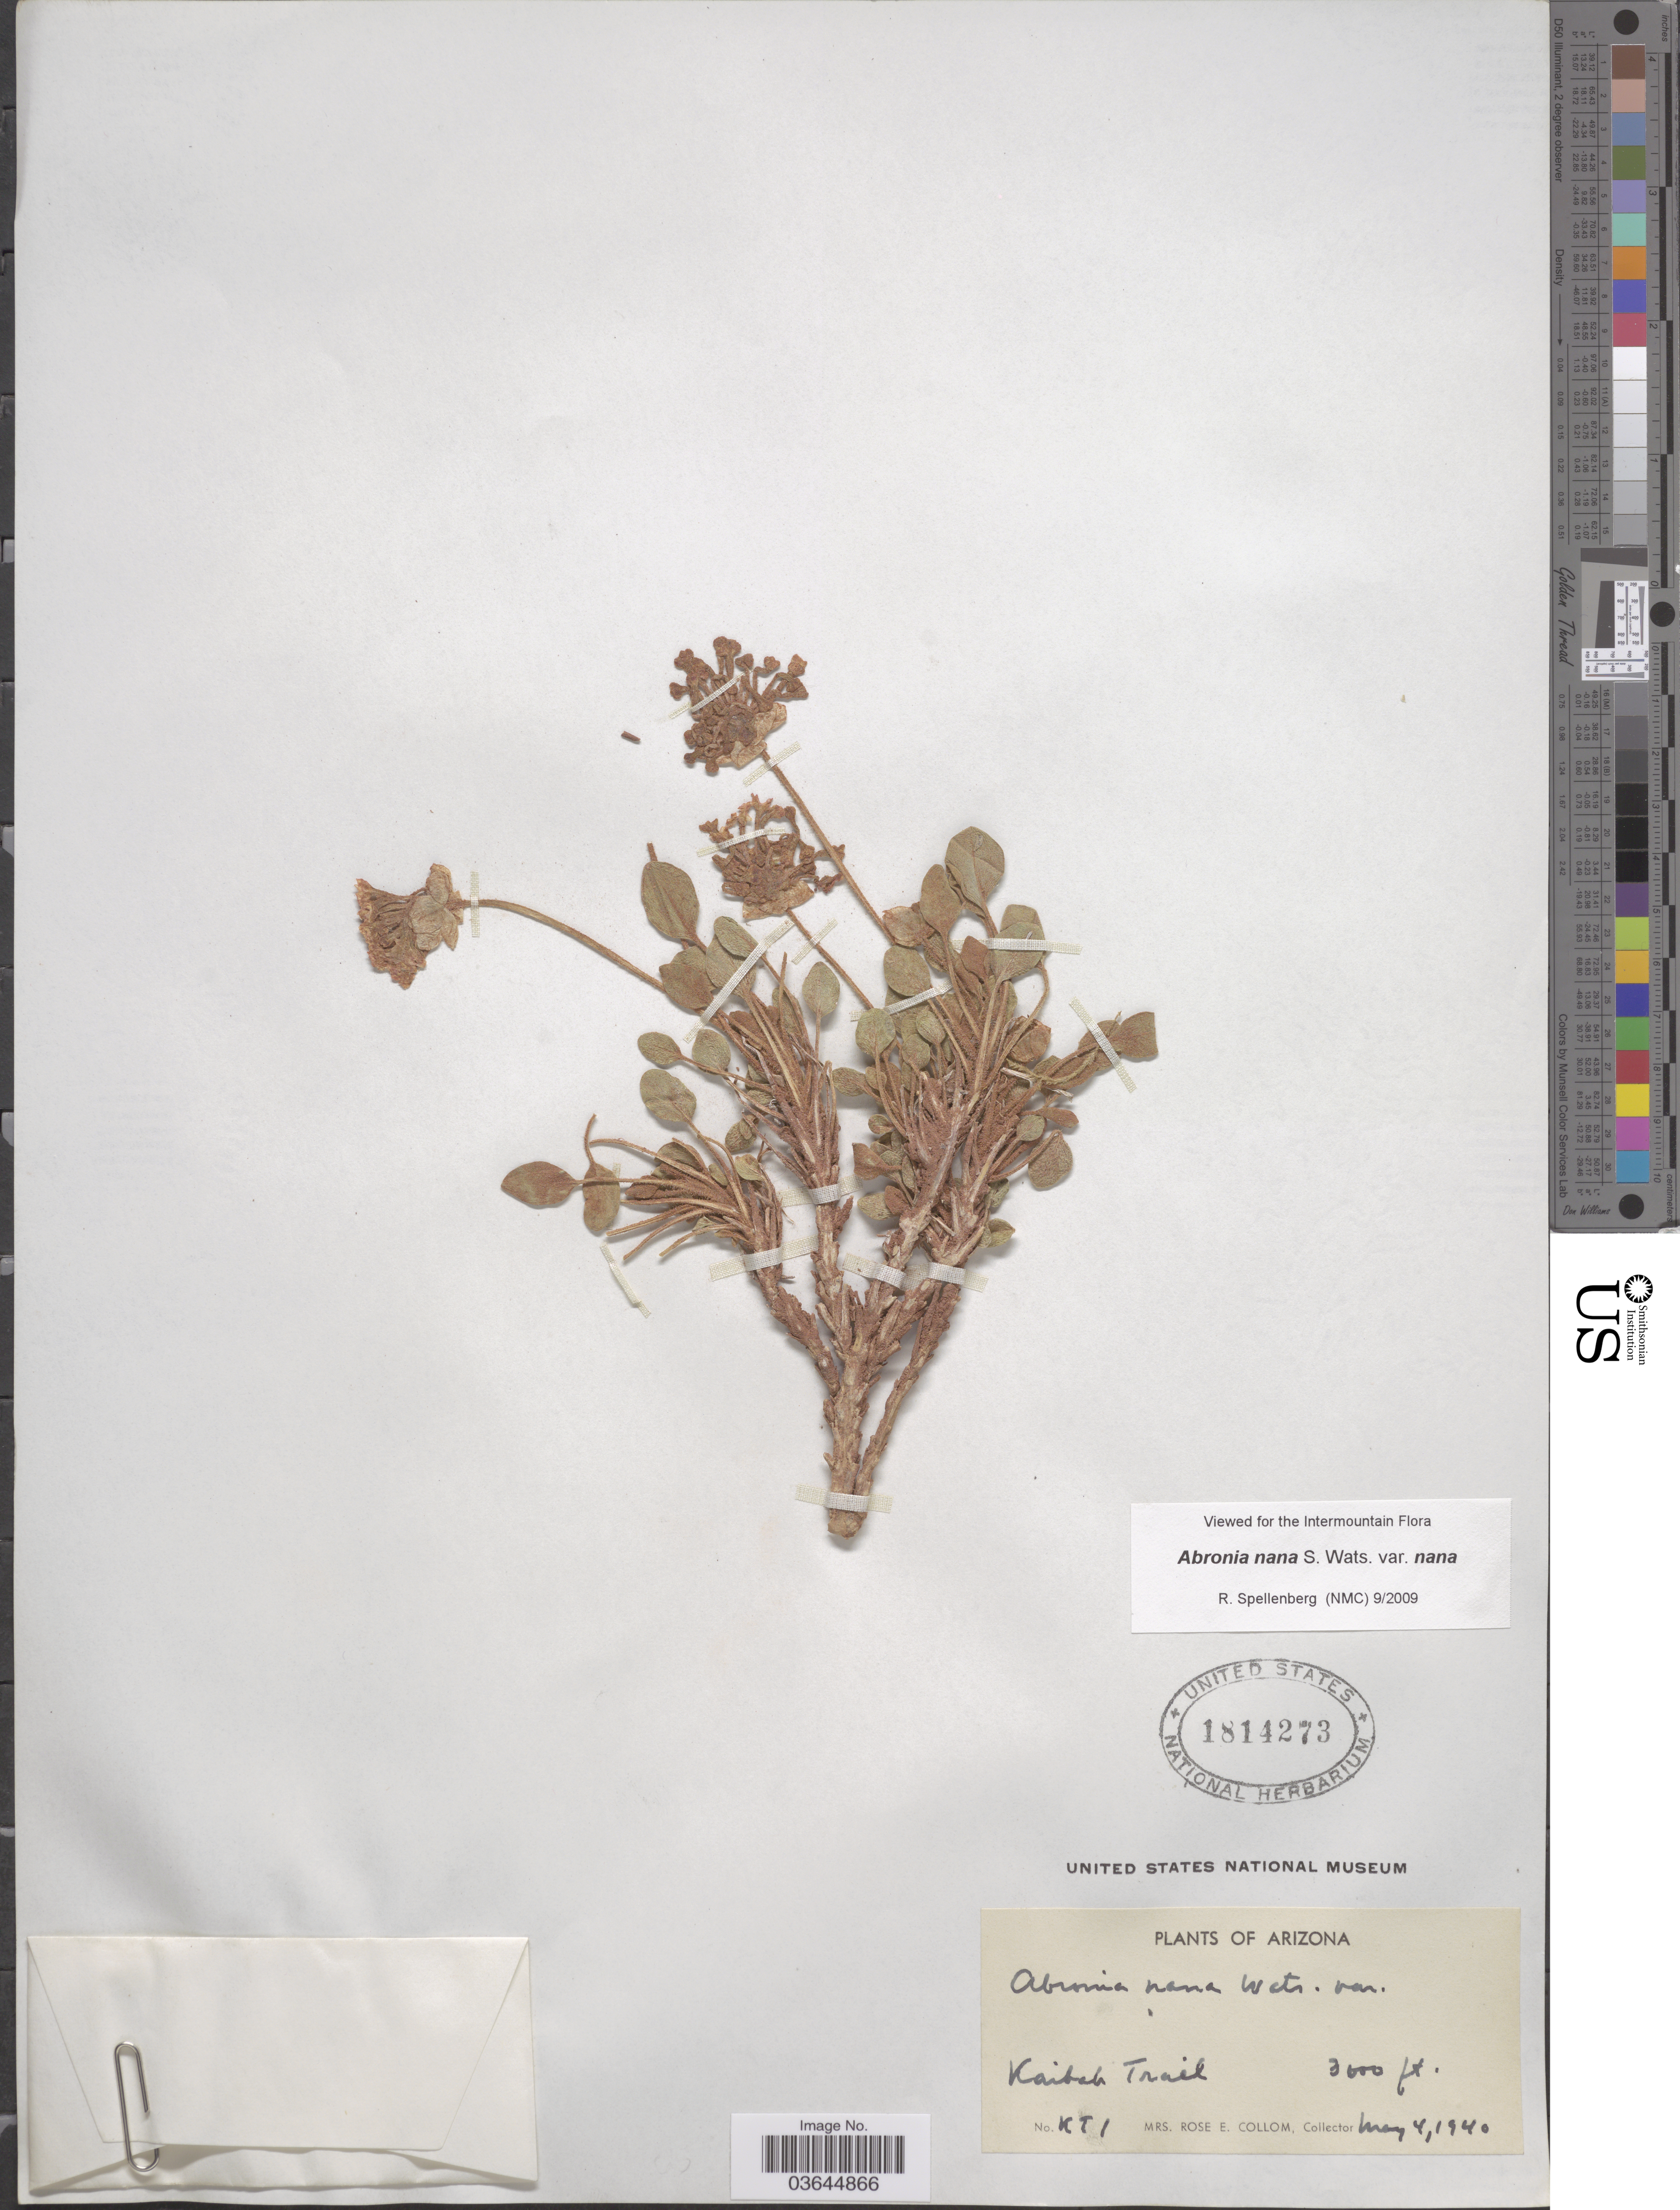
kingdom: Plantae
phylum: Tracheophyta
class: Magnoliopsida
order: Caryophyllales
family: Nyctaginaceae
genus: Abronia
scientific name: Abronia nana var. nana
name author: S. Watson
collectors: R. E. Collom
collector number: KTI*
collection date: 1940-05-04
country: United States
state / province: Arizona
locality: Kaibab Trail.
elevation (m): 914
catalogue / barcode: US 1814273